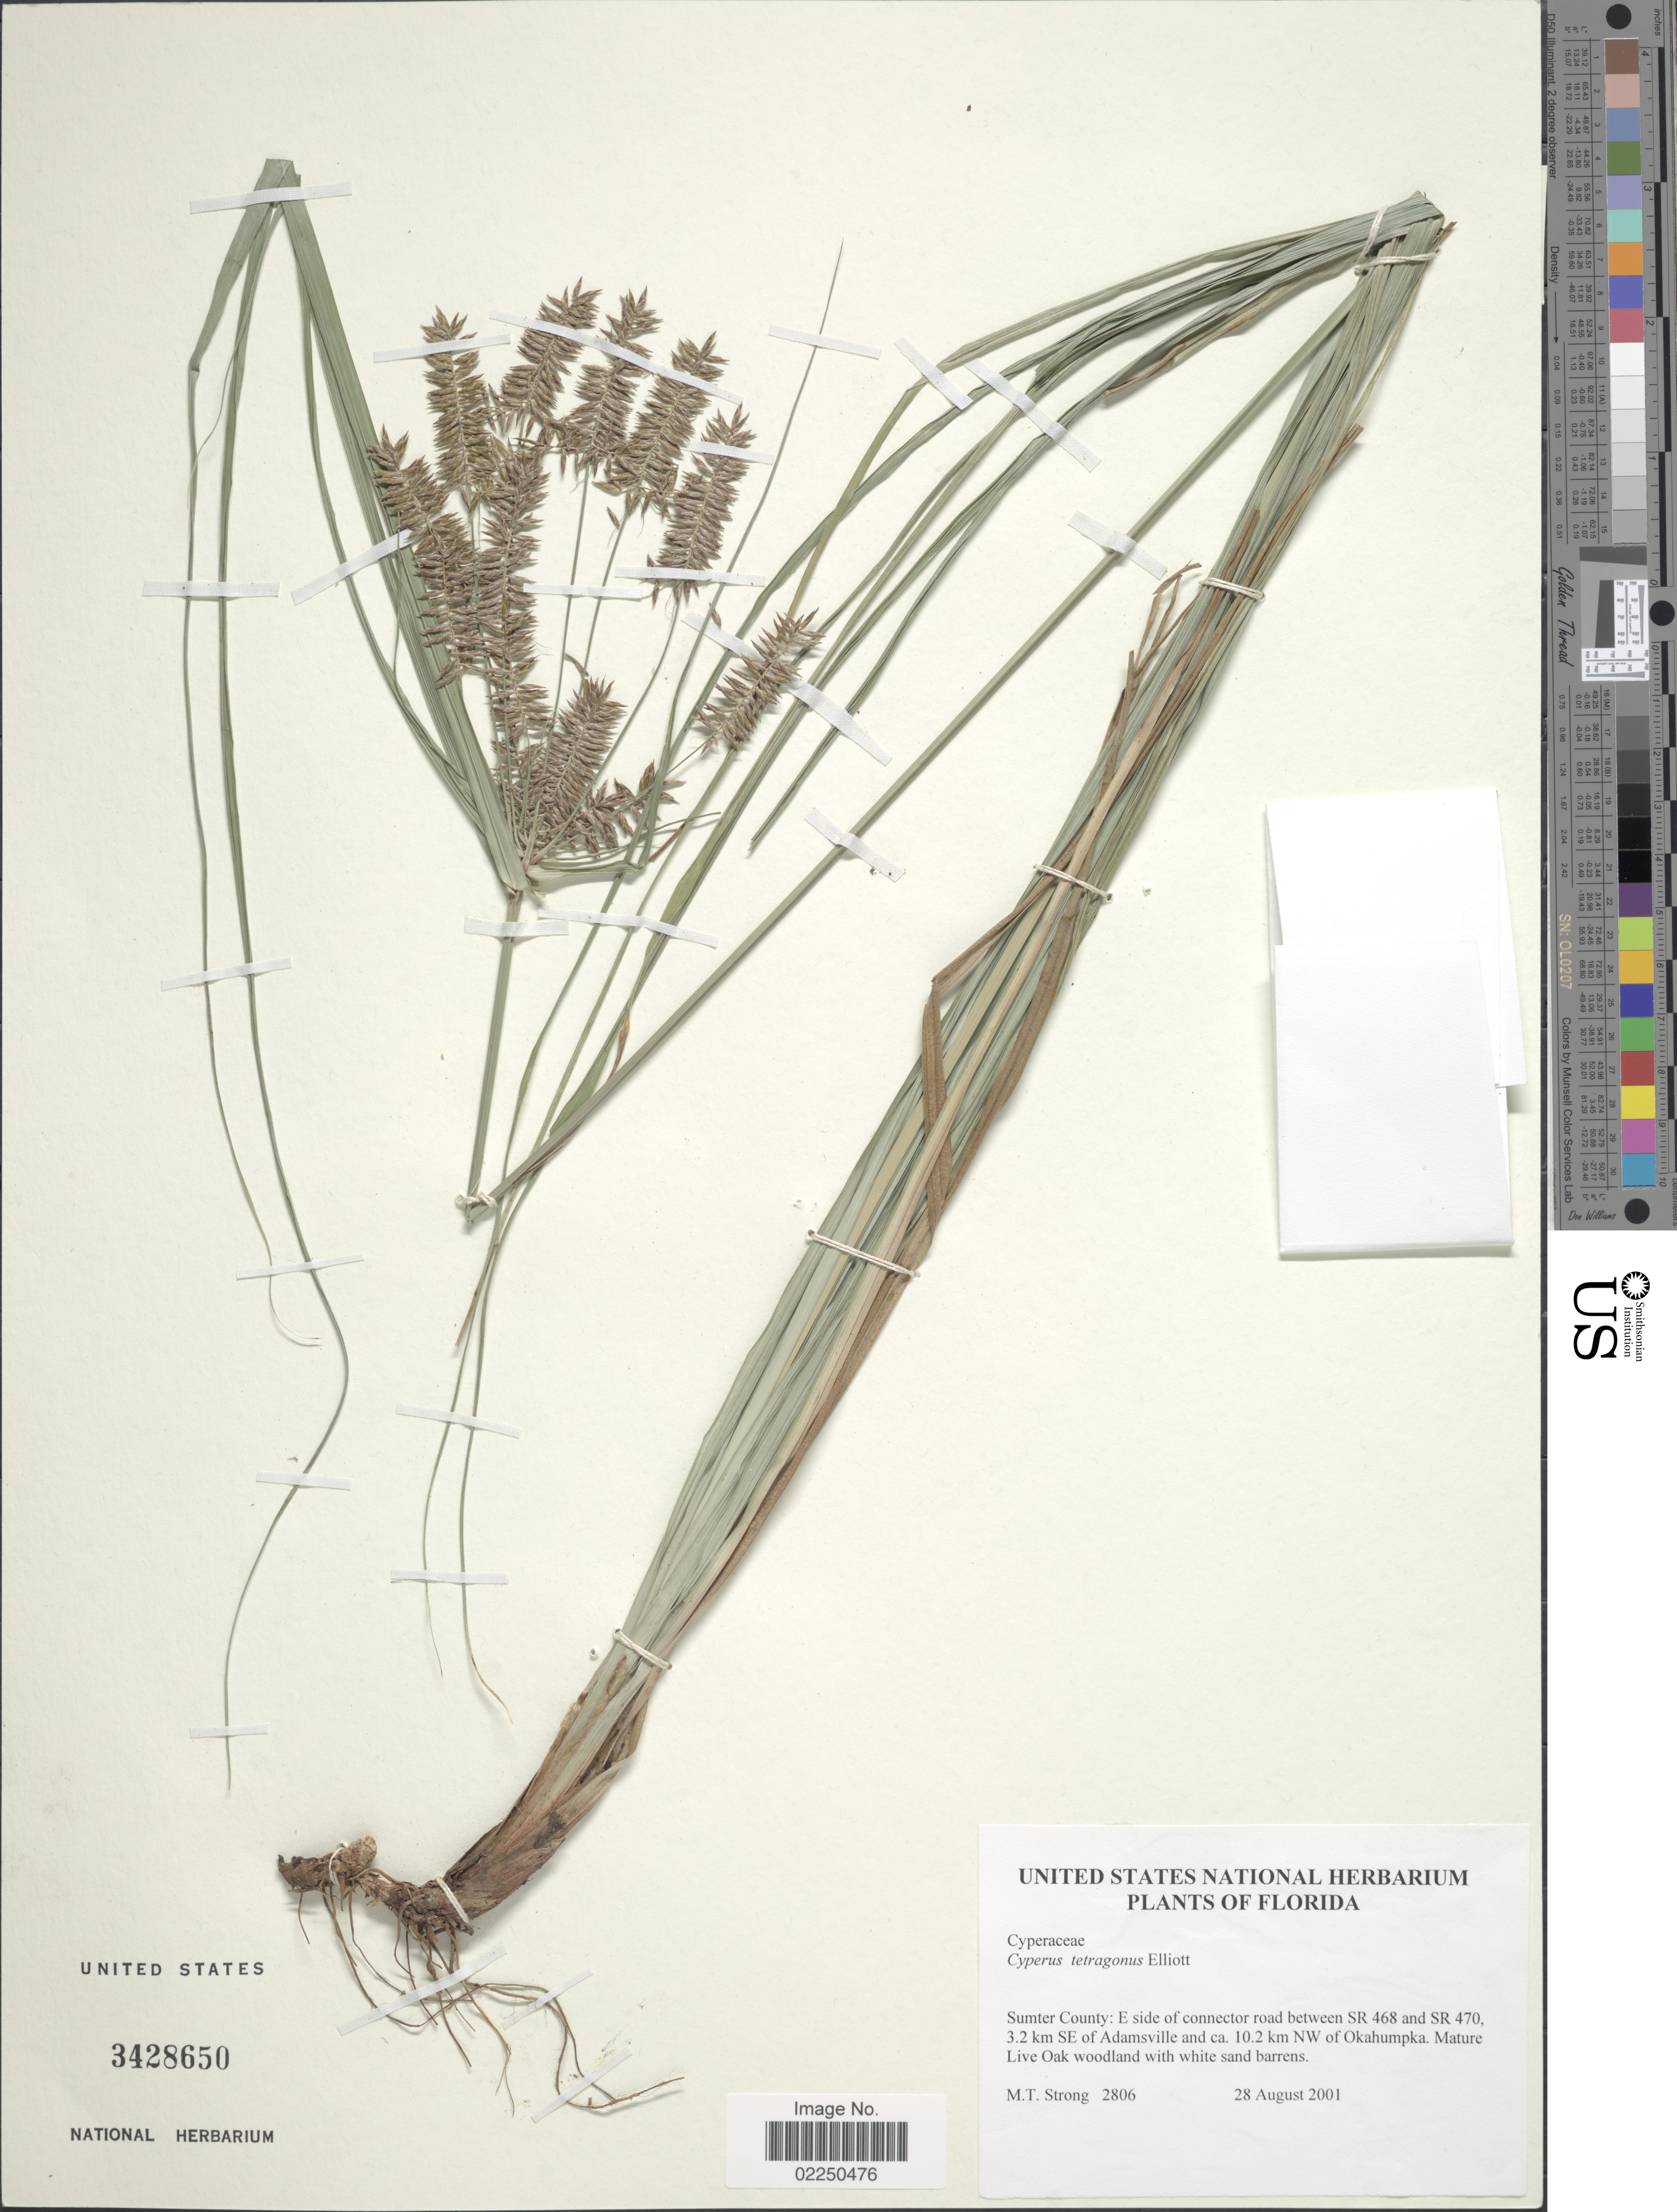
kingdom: Plantae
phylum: Tracheophyta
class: Liliopsida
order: Poales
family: Cyperaceae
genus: Cyperus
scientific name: Cyperus tetragonus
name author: Elliott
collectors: M. T. Strong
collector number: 2806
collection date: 2001-08-28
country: United States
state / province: Florida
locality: Sumter County: E side of connector road between SR 468 and SR 470, 3.2 km SE of Adamsville and ca. 10.2 km NW of Okahumpka.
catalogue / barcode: US 3428650